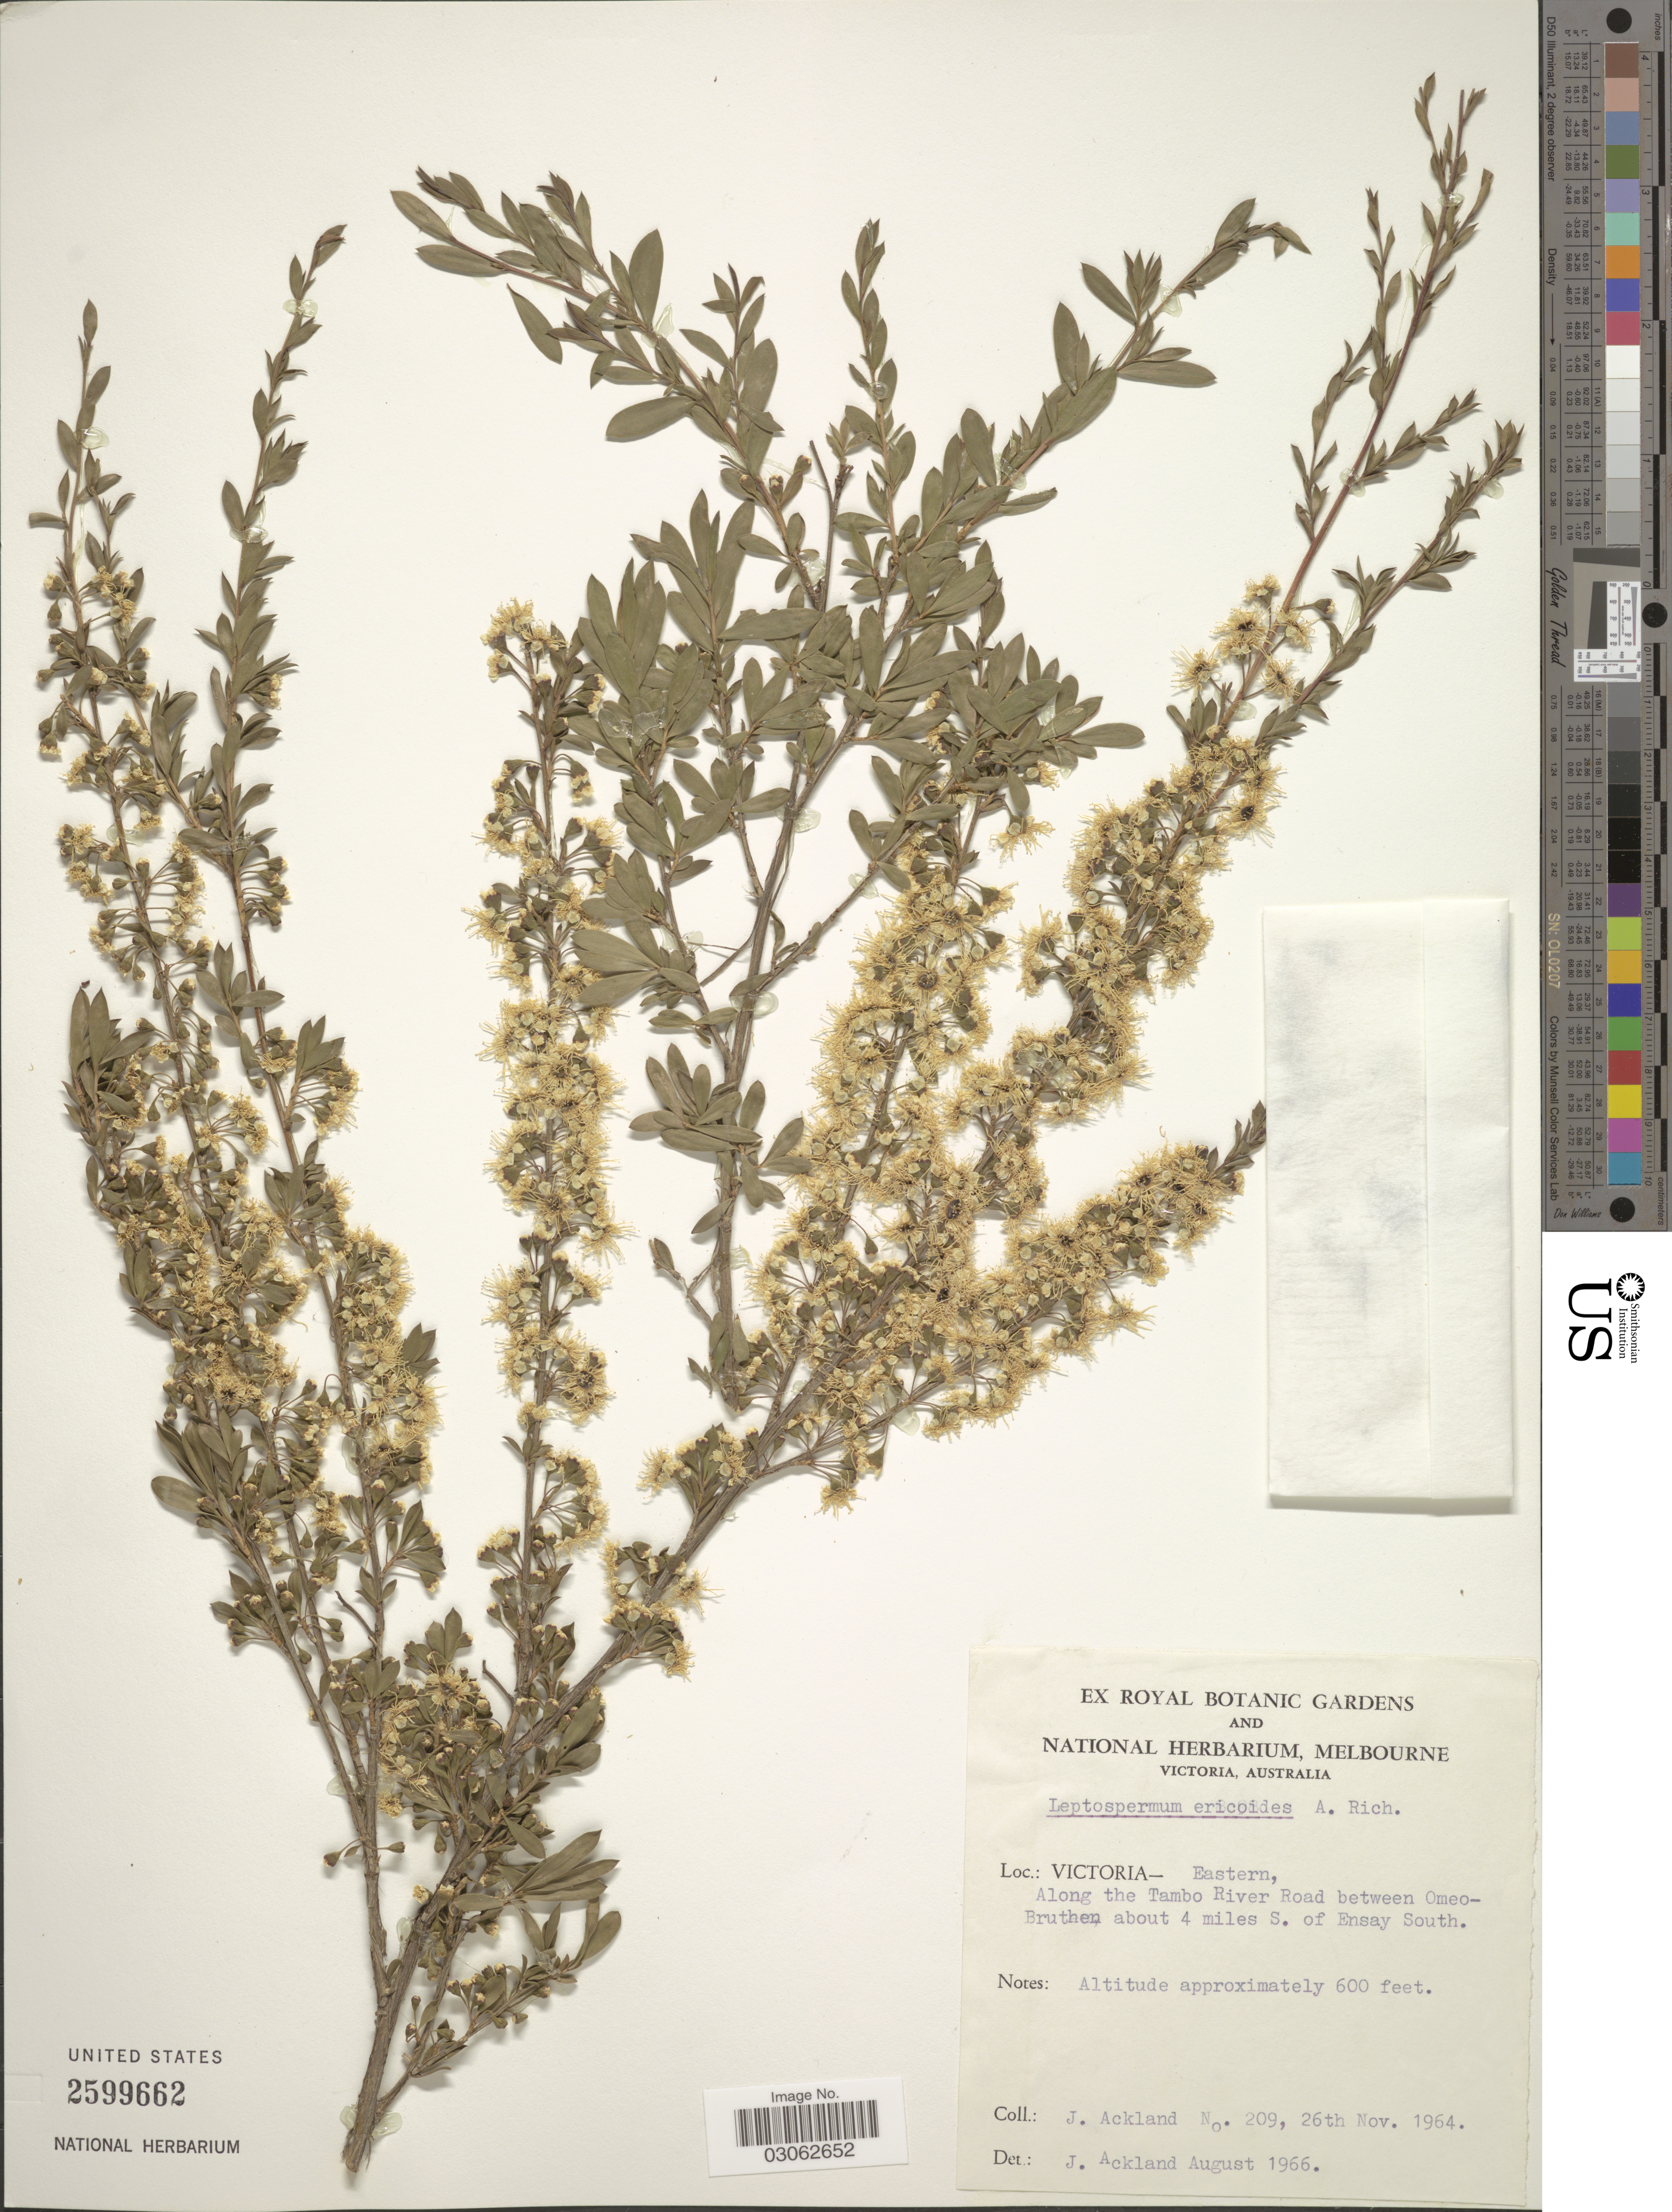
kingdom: Plantae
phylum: Tracheophyta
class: Magnoliopsida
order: Myrtales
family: Myrtaceae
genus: Kunzea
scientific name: Kunzea ericoides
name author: (A. Rich.) Joy Thomps.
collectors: J. J. Ackland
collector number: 209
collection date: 1964-11-26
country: Australia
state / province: Victoria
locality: Victoria - Eastern, Along the Tambo River Road between Omeo-Bruthen about 4 miles S. of Ensay South.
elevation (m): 183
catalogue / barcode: US 2599662